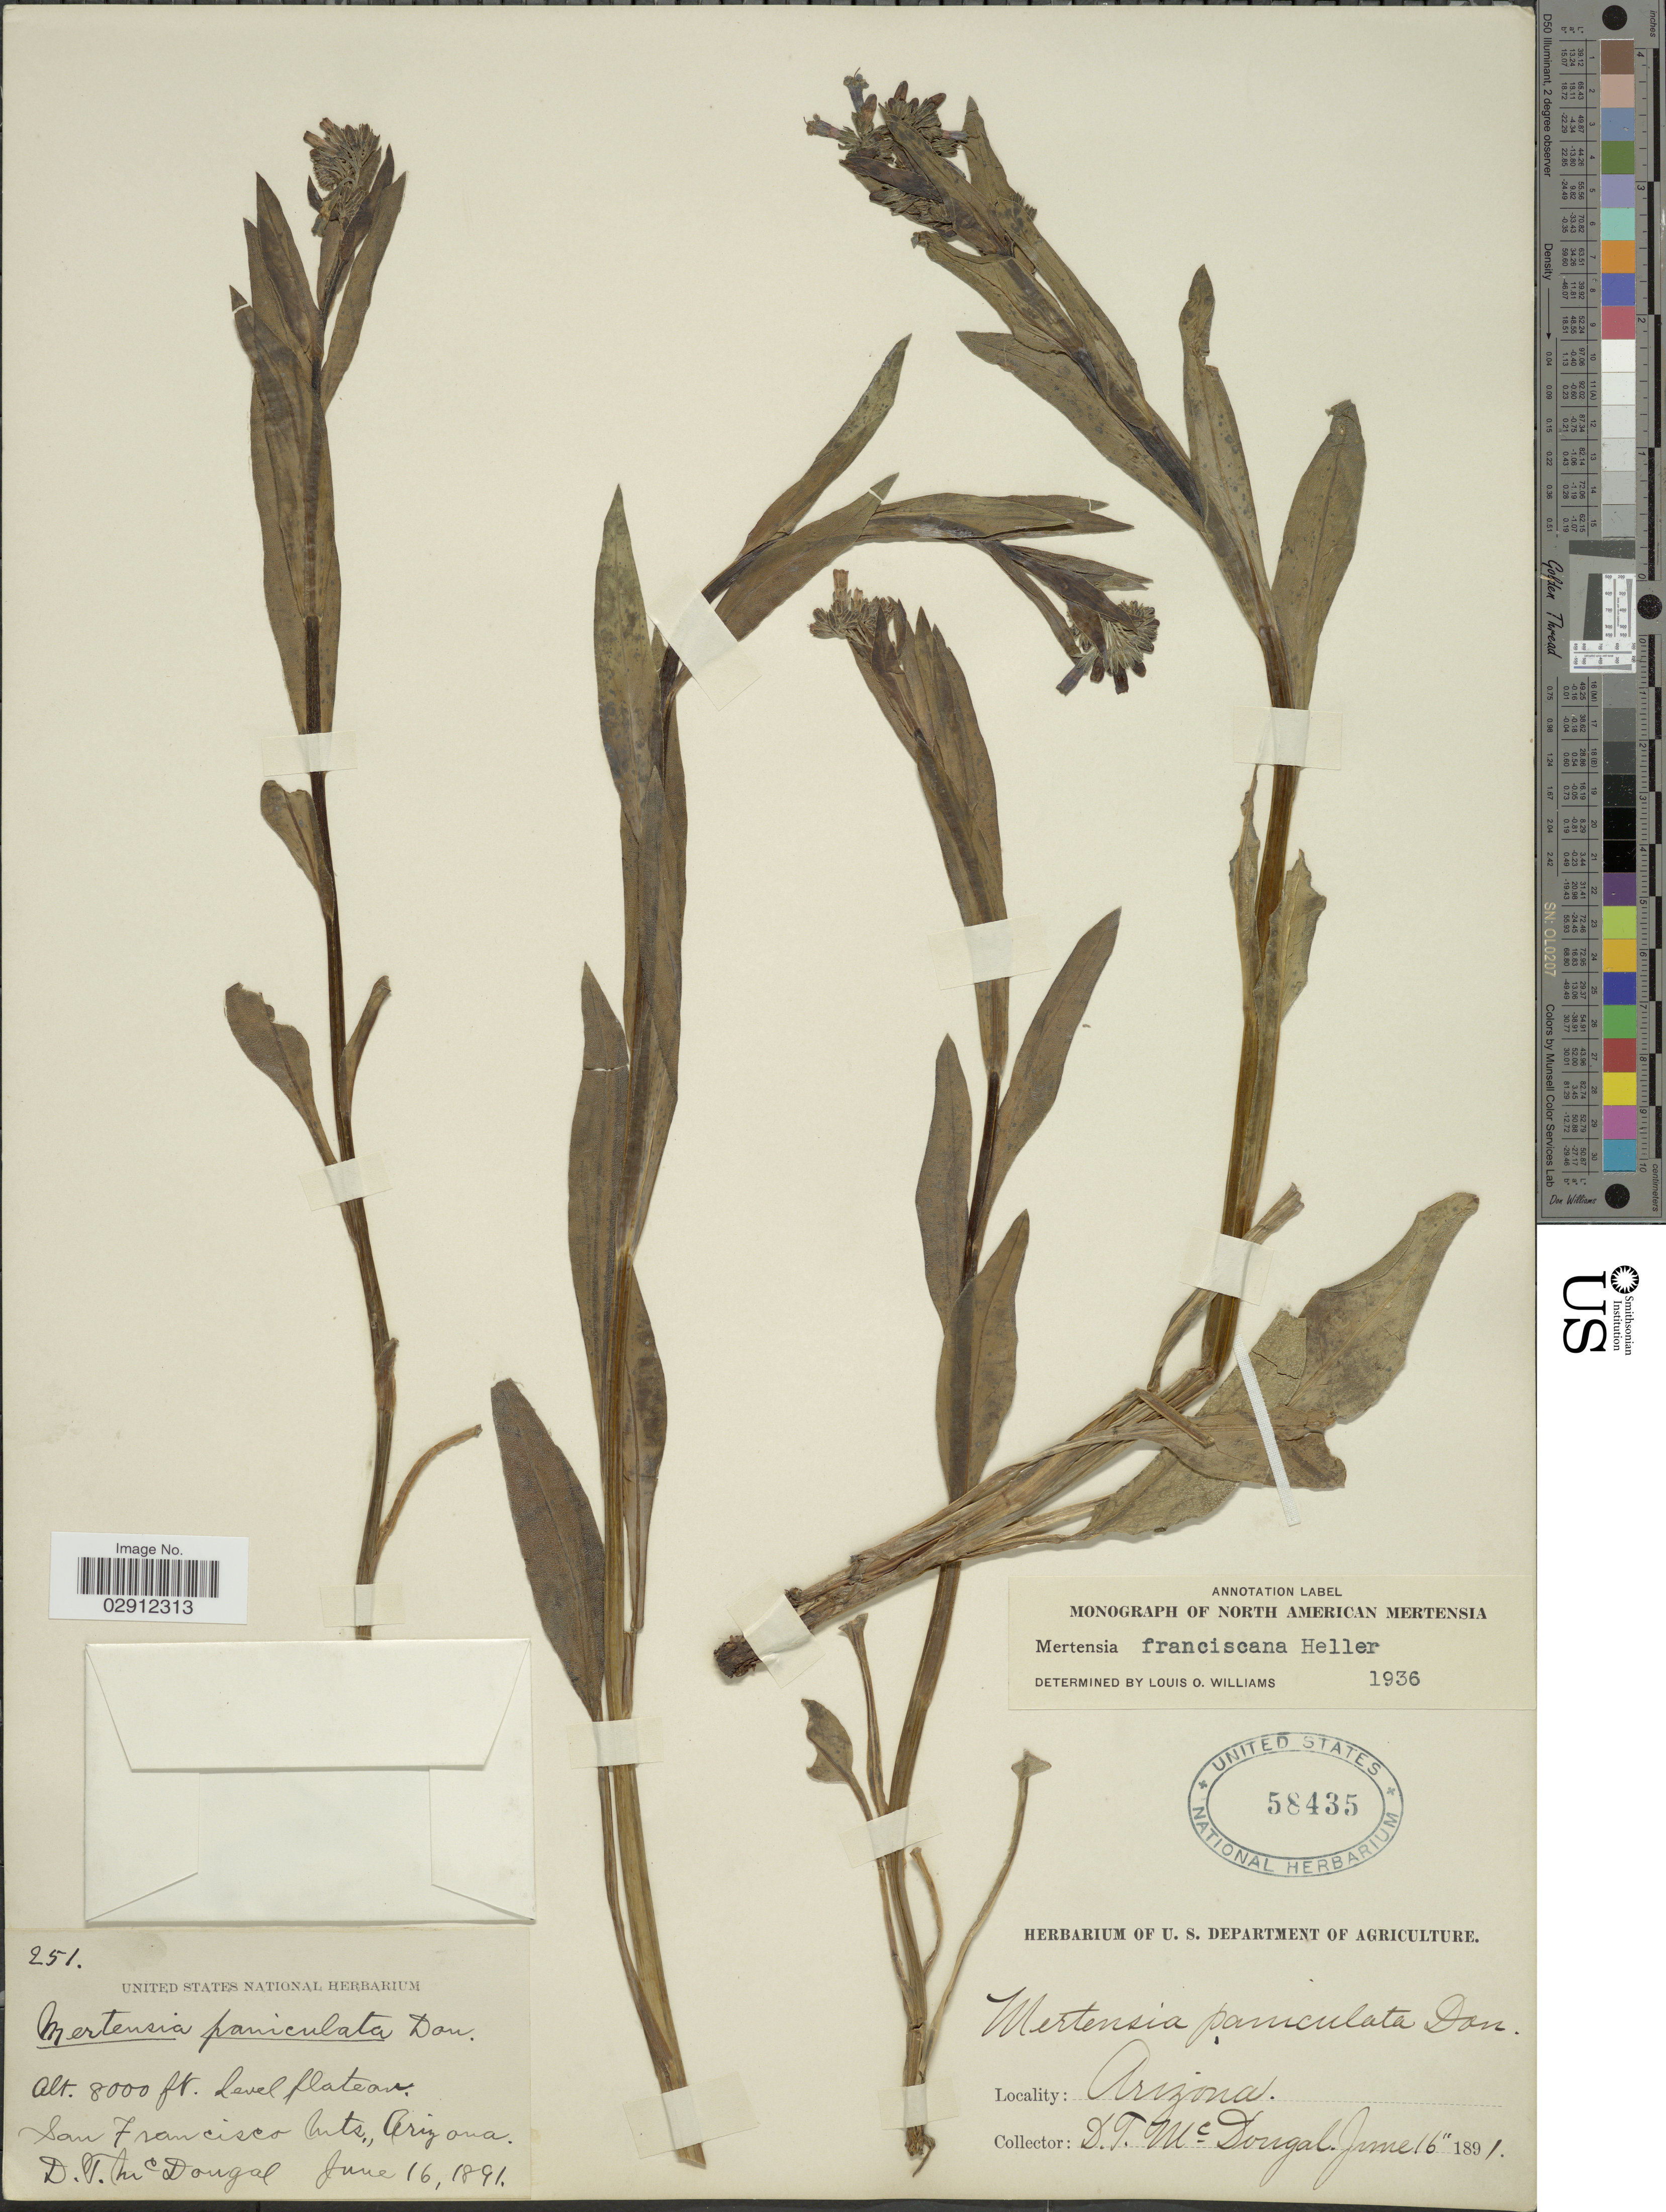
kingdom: Plantae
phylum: Tracheophyta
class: Magnoliopsida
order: Boraginales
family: Boraginaceae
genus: Mertensia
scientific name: Mertensia franciscana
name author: A. Heller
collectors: D. McDougal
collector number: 251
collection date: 1891-06-16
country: United States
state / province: Arizona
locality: San Francisco Mts.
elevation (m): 2438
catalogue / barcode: US 58435